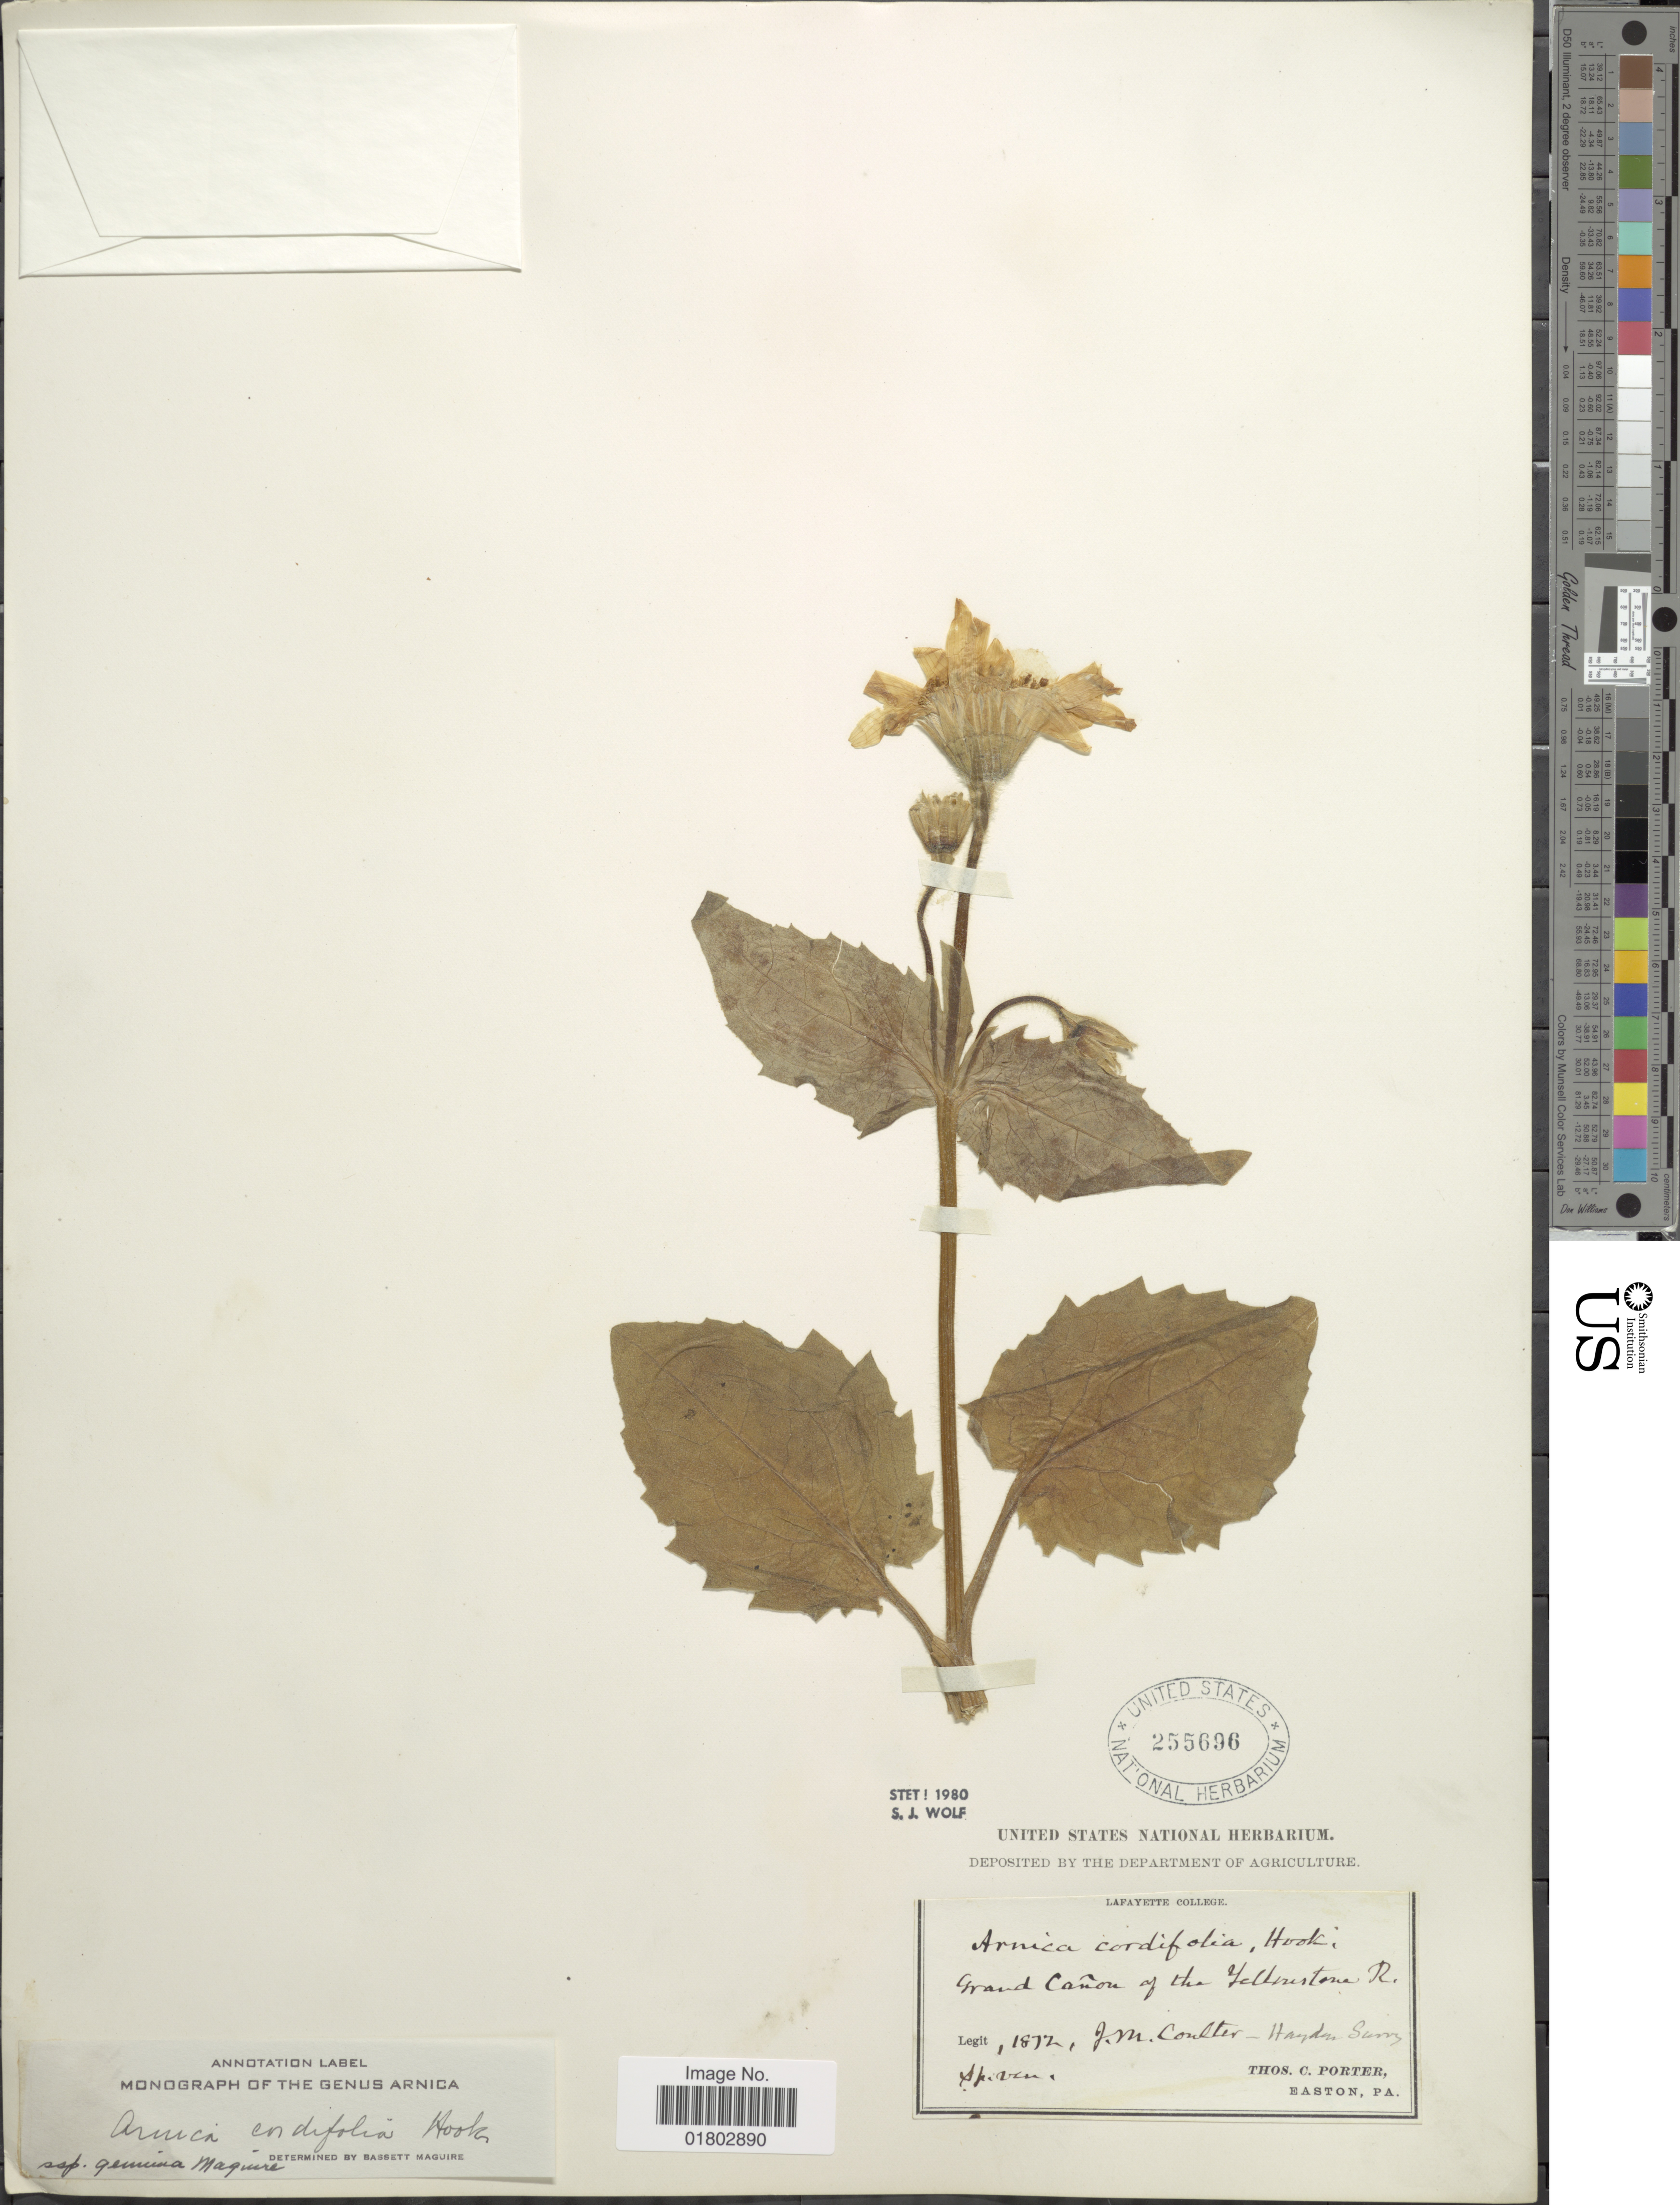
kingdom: Plantae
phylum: Tracheophyta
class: Magnoliopsida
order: Asterales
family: Asteraceae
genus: Arnica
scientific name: Arnica cordifolia subsp. genuina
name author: Maguire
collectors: J. M. Coulter & T. C. Porter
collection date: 1872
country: United States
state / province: Wyoming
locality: Lafayette College, Grand Cañon of the Yellowstone R.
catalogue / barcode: US 255696